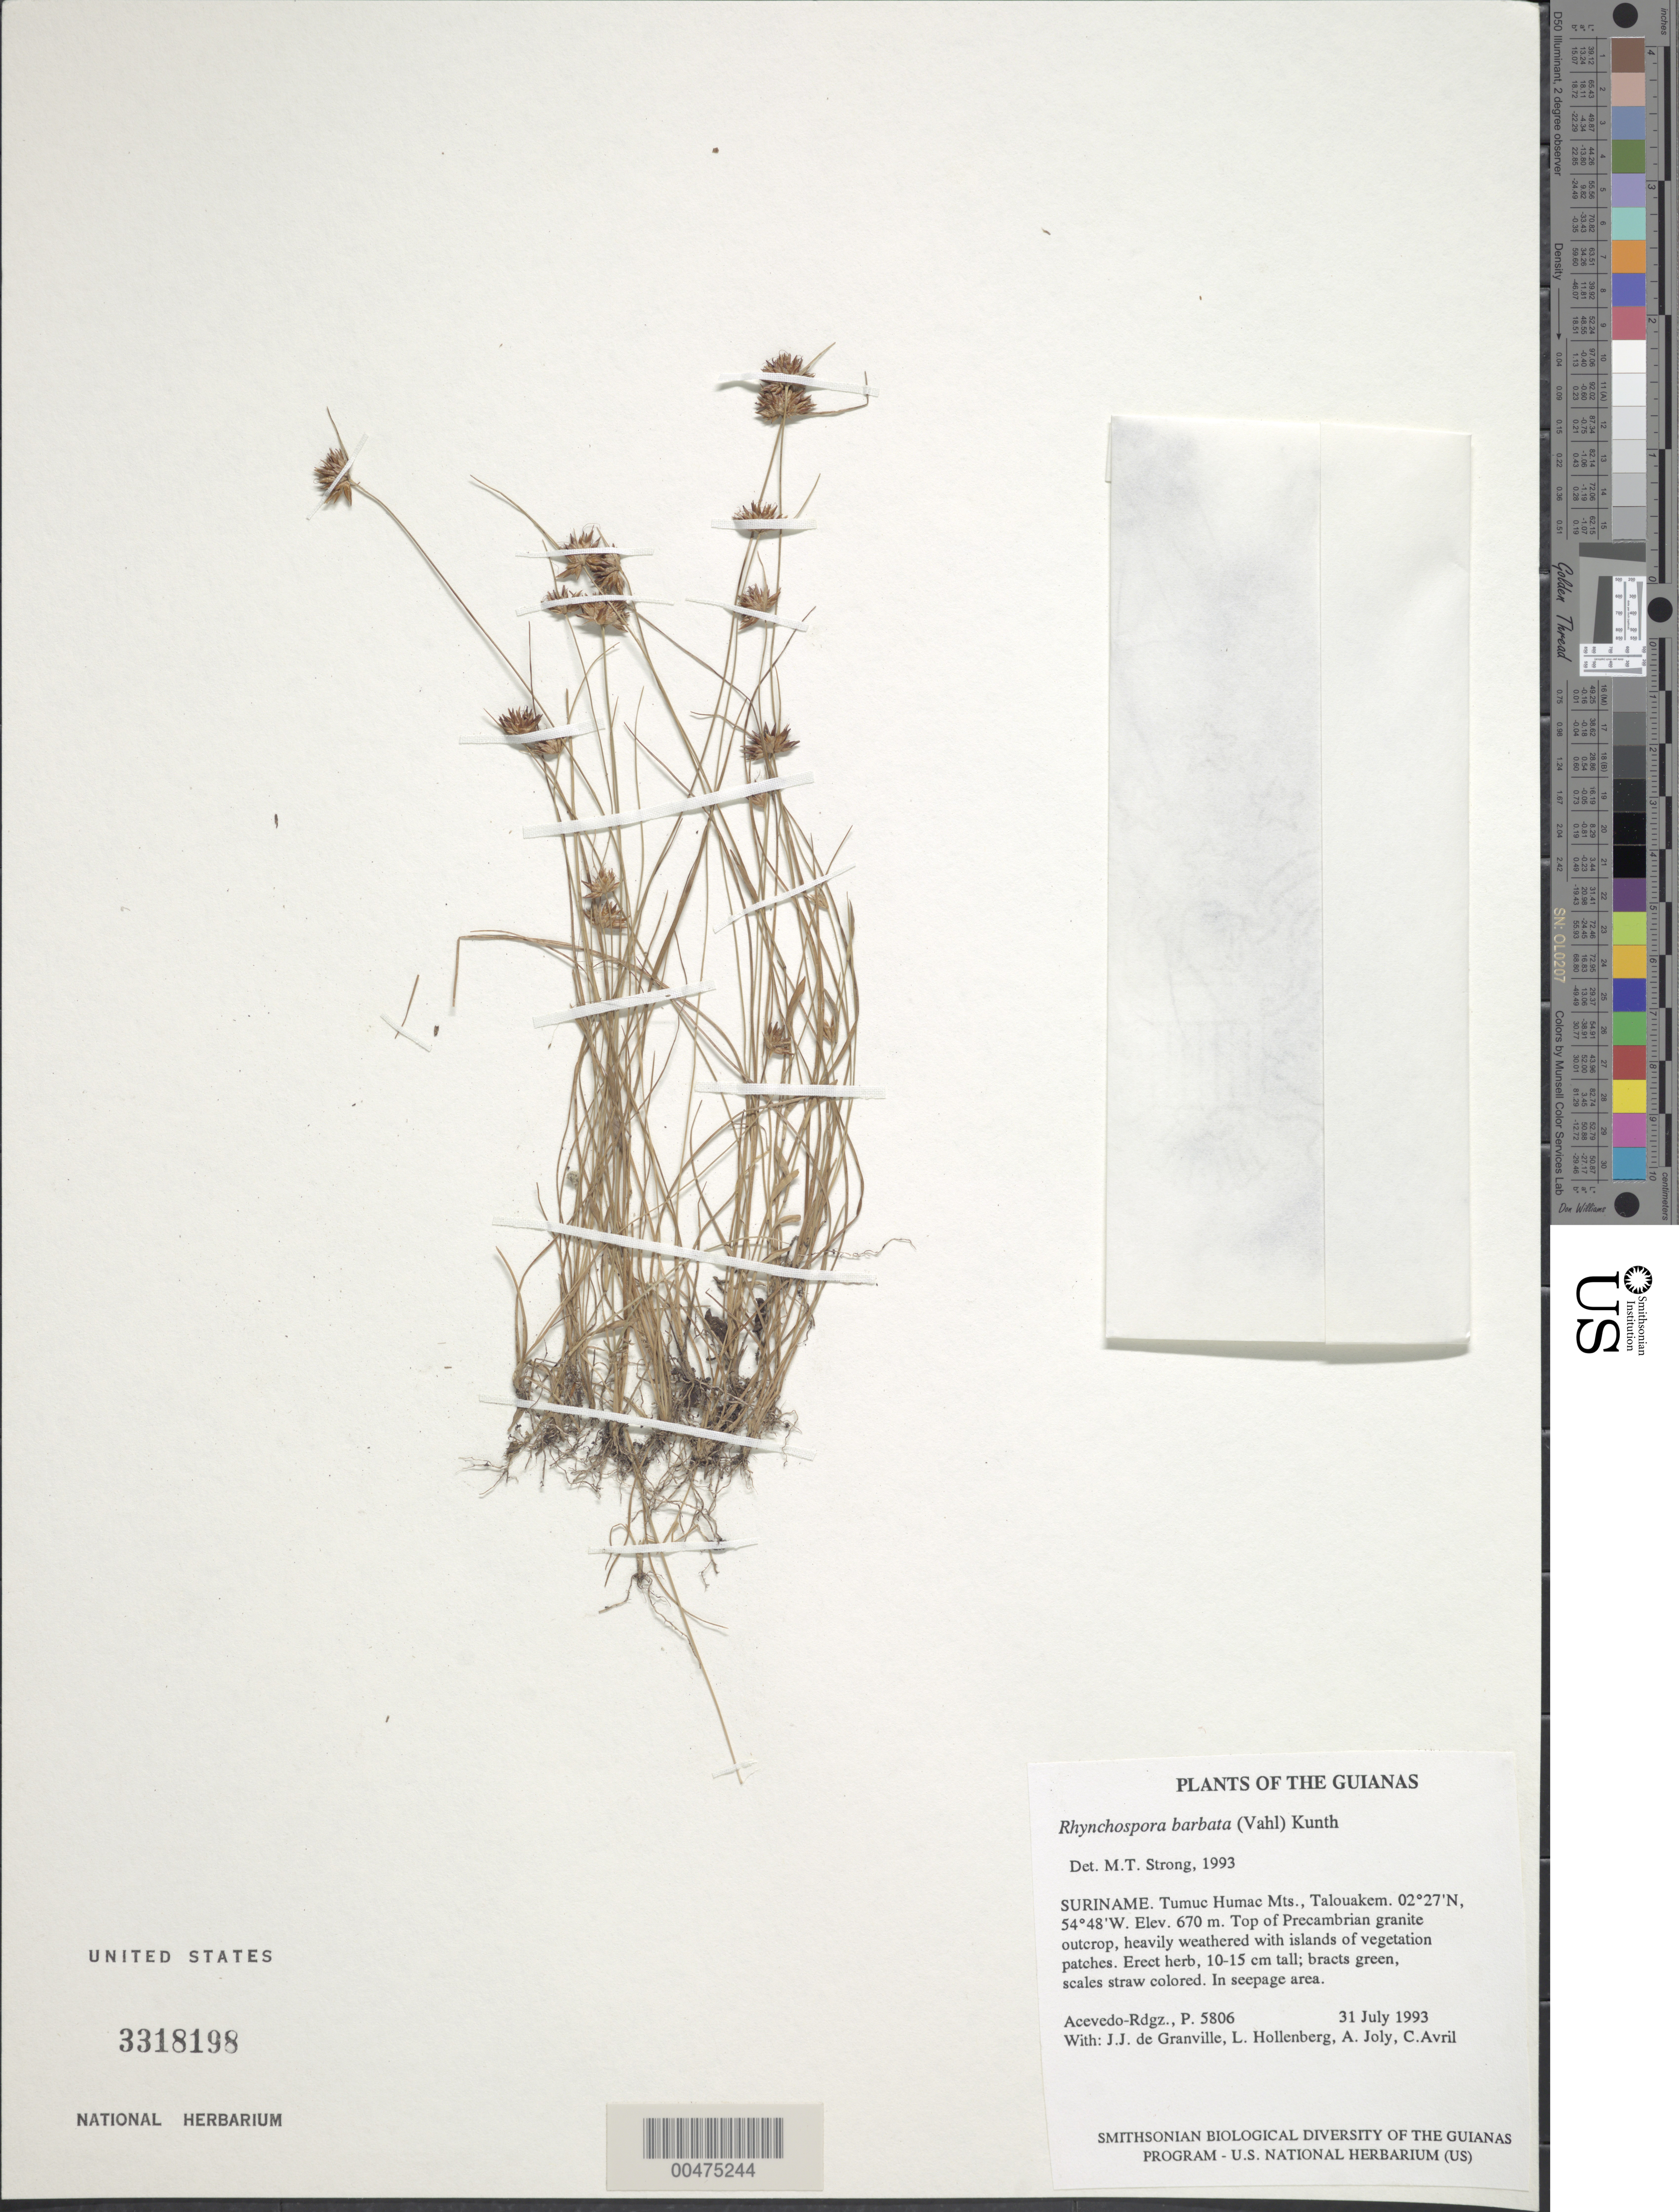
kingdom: Plantae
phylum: Tracheophyta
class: Liliopsida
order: Poales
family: Cyperaceae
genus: Rhynchospora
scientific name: Rhynchospora barbata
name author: (Vahl) Kunth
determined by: Alves, K.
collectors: P. Acevedo-Rodr., J.-J. de Granville, L. Hollenberg, A. Joly & C. Avril de Maria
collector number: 5806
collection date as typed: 31 Jul 1993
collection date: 1993-07-31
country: Suriname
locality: Tumuc Humac Mts., Talouakem.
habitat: In moist forest understory, in seepage area.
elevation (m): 670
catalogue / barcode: US 3318198